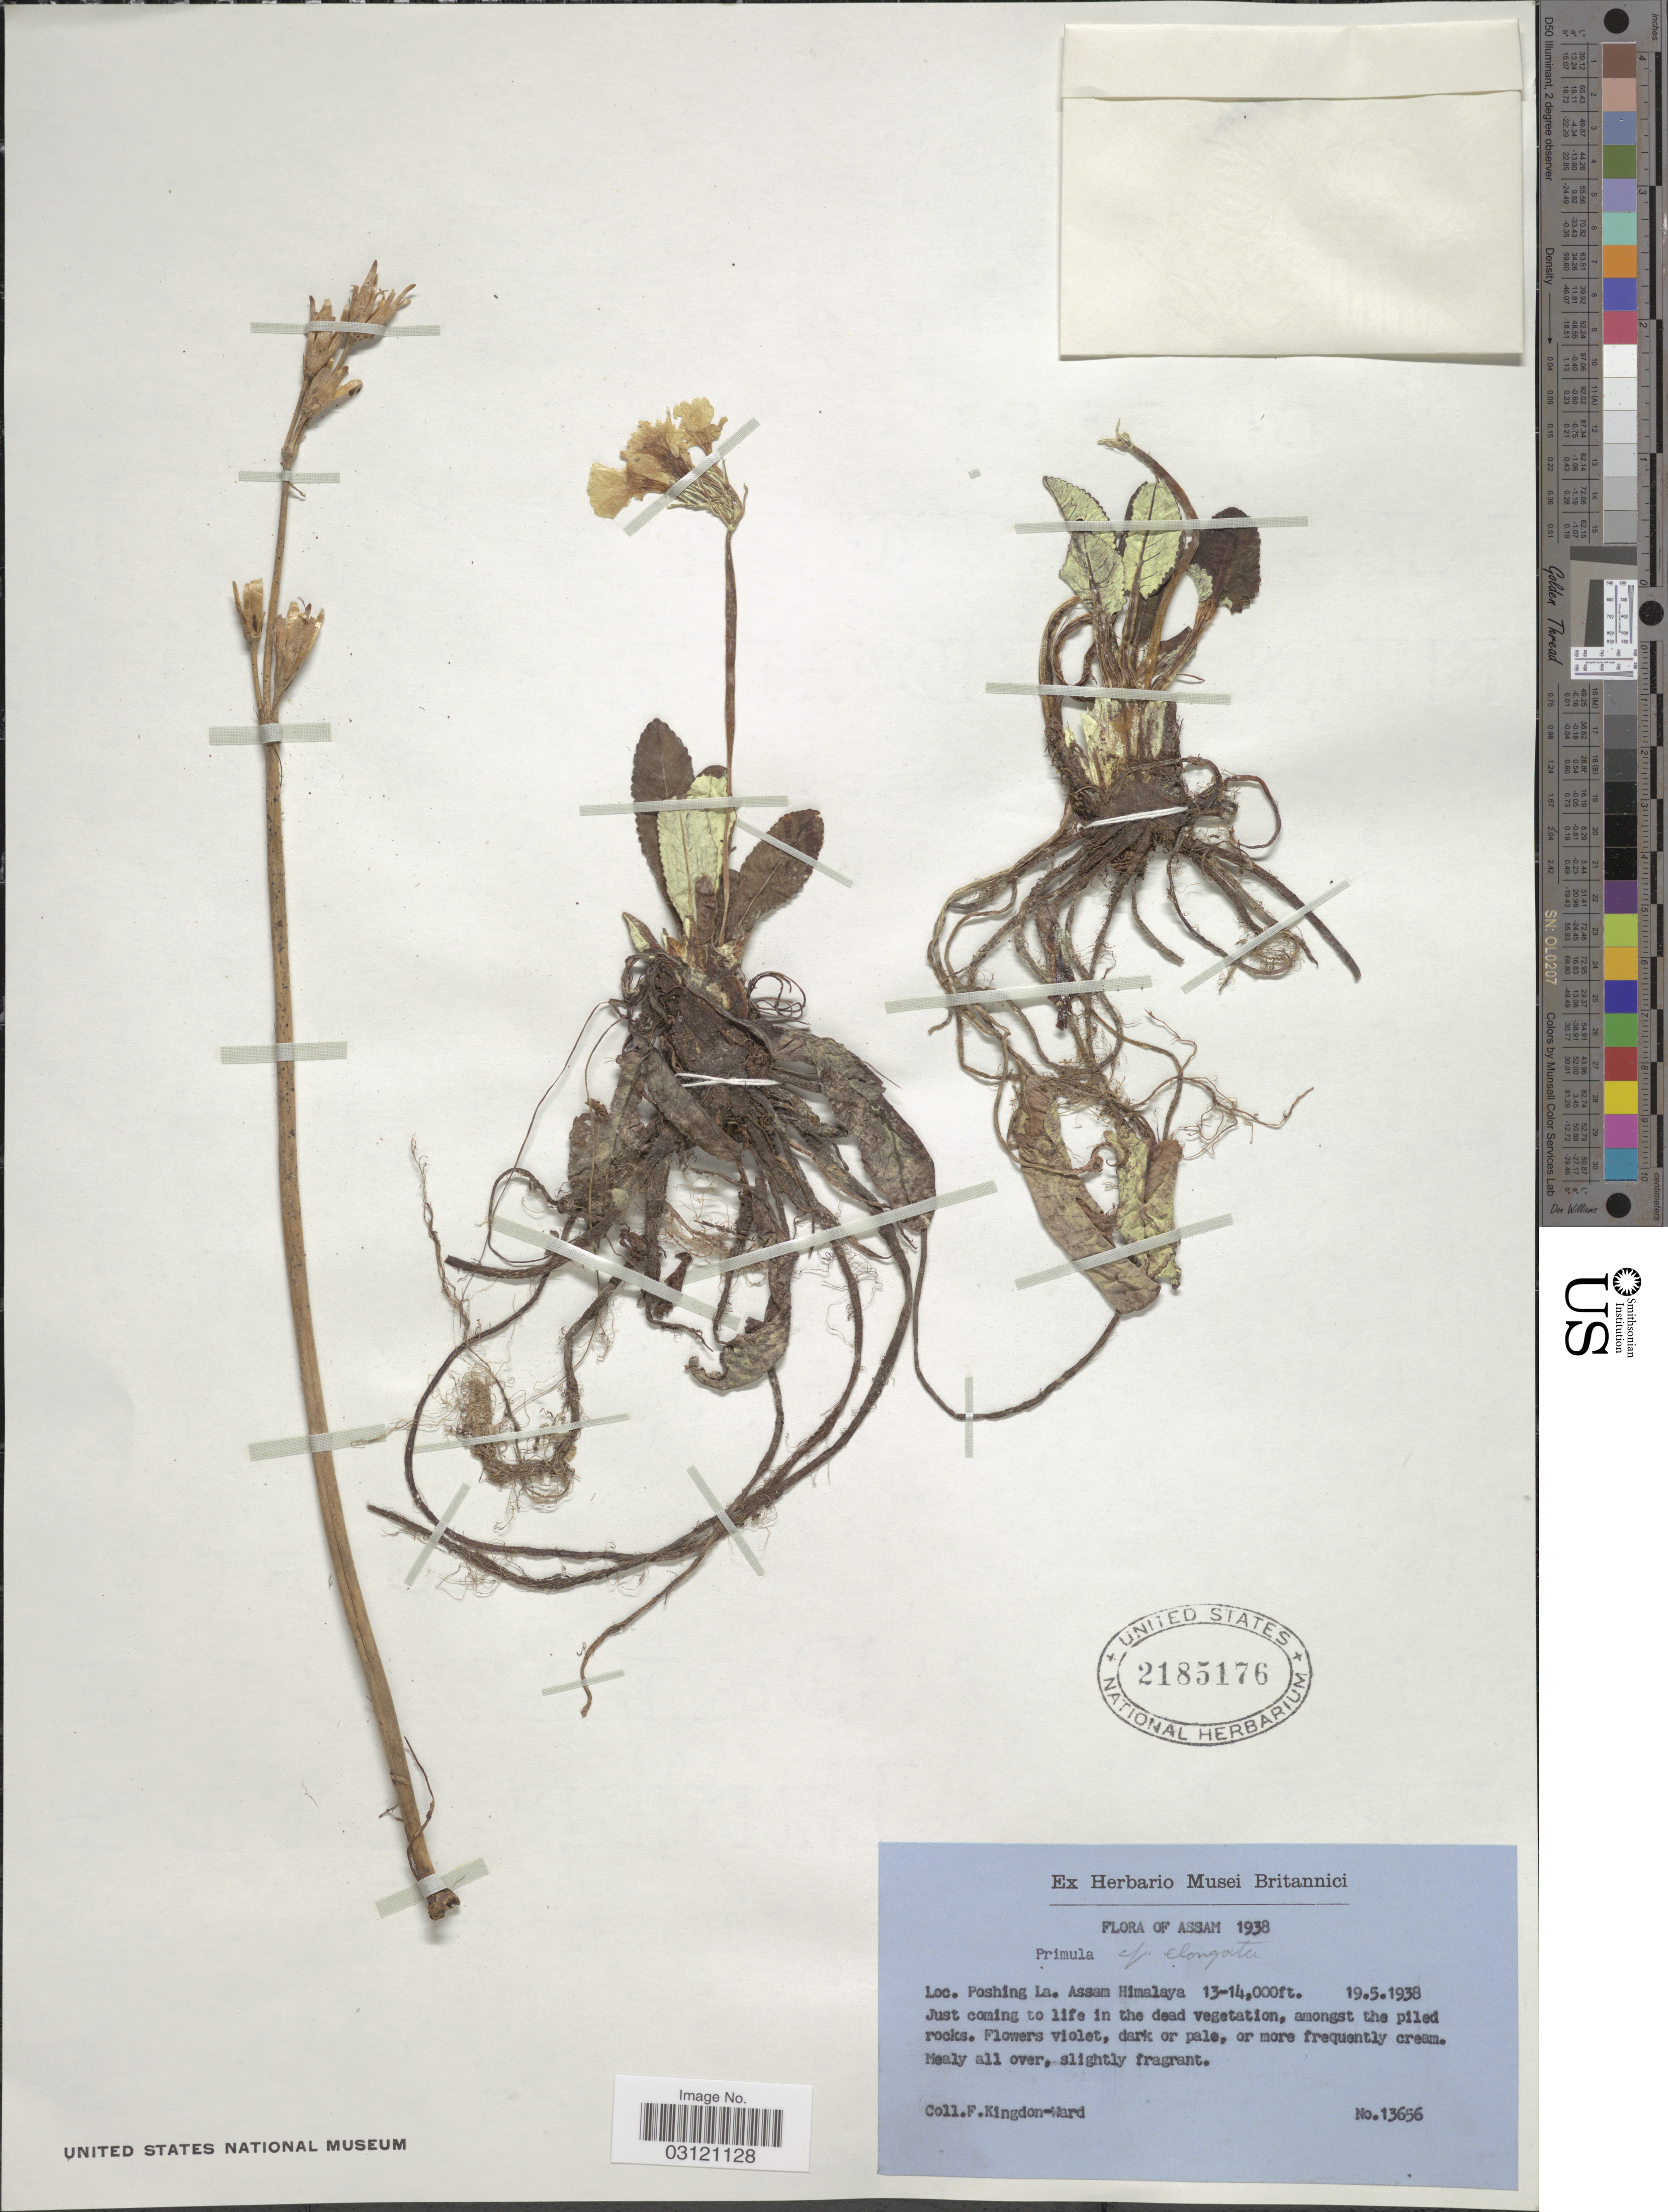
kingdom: Plantae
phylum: Tracheophyta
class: Magnoliopsida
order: Ericales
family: Primulaceae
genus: Primula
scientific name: Primula elongata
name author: Watt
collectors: F. Kingdon Ward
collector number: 13656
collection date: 1938-05-19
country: India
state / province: Assam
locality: Poshing La. Assam Himalaya.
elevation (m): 3962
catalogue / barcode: US 2185176